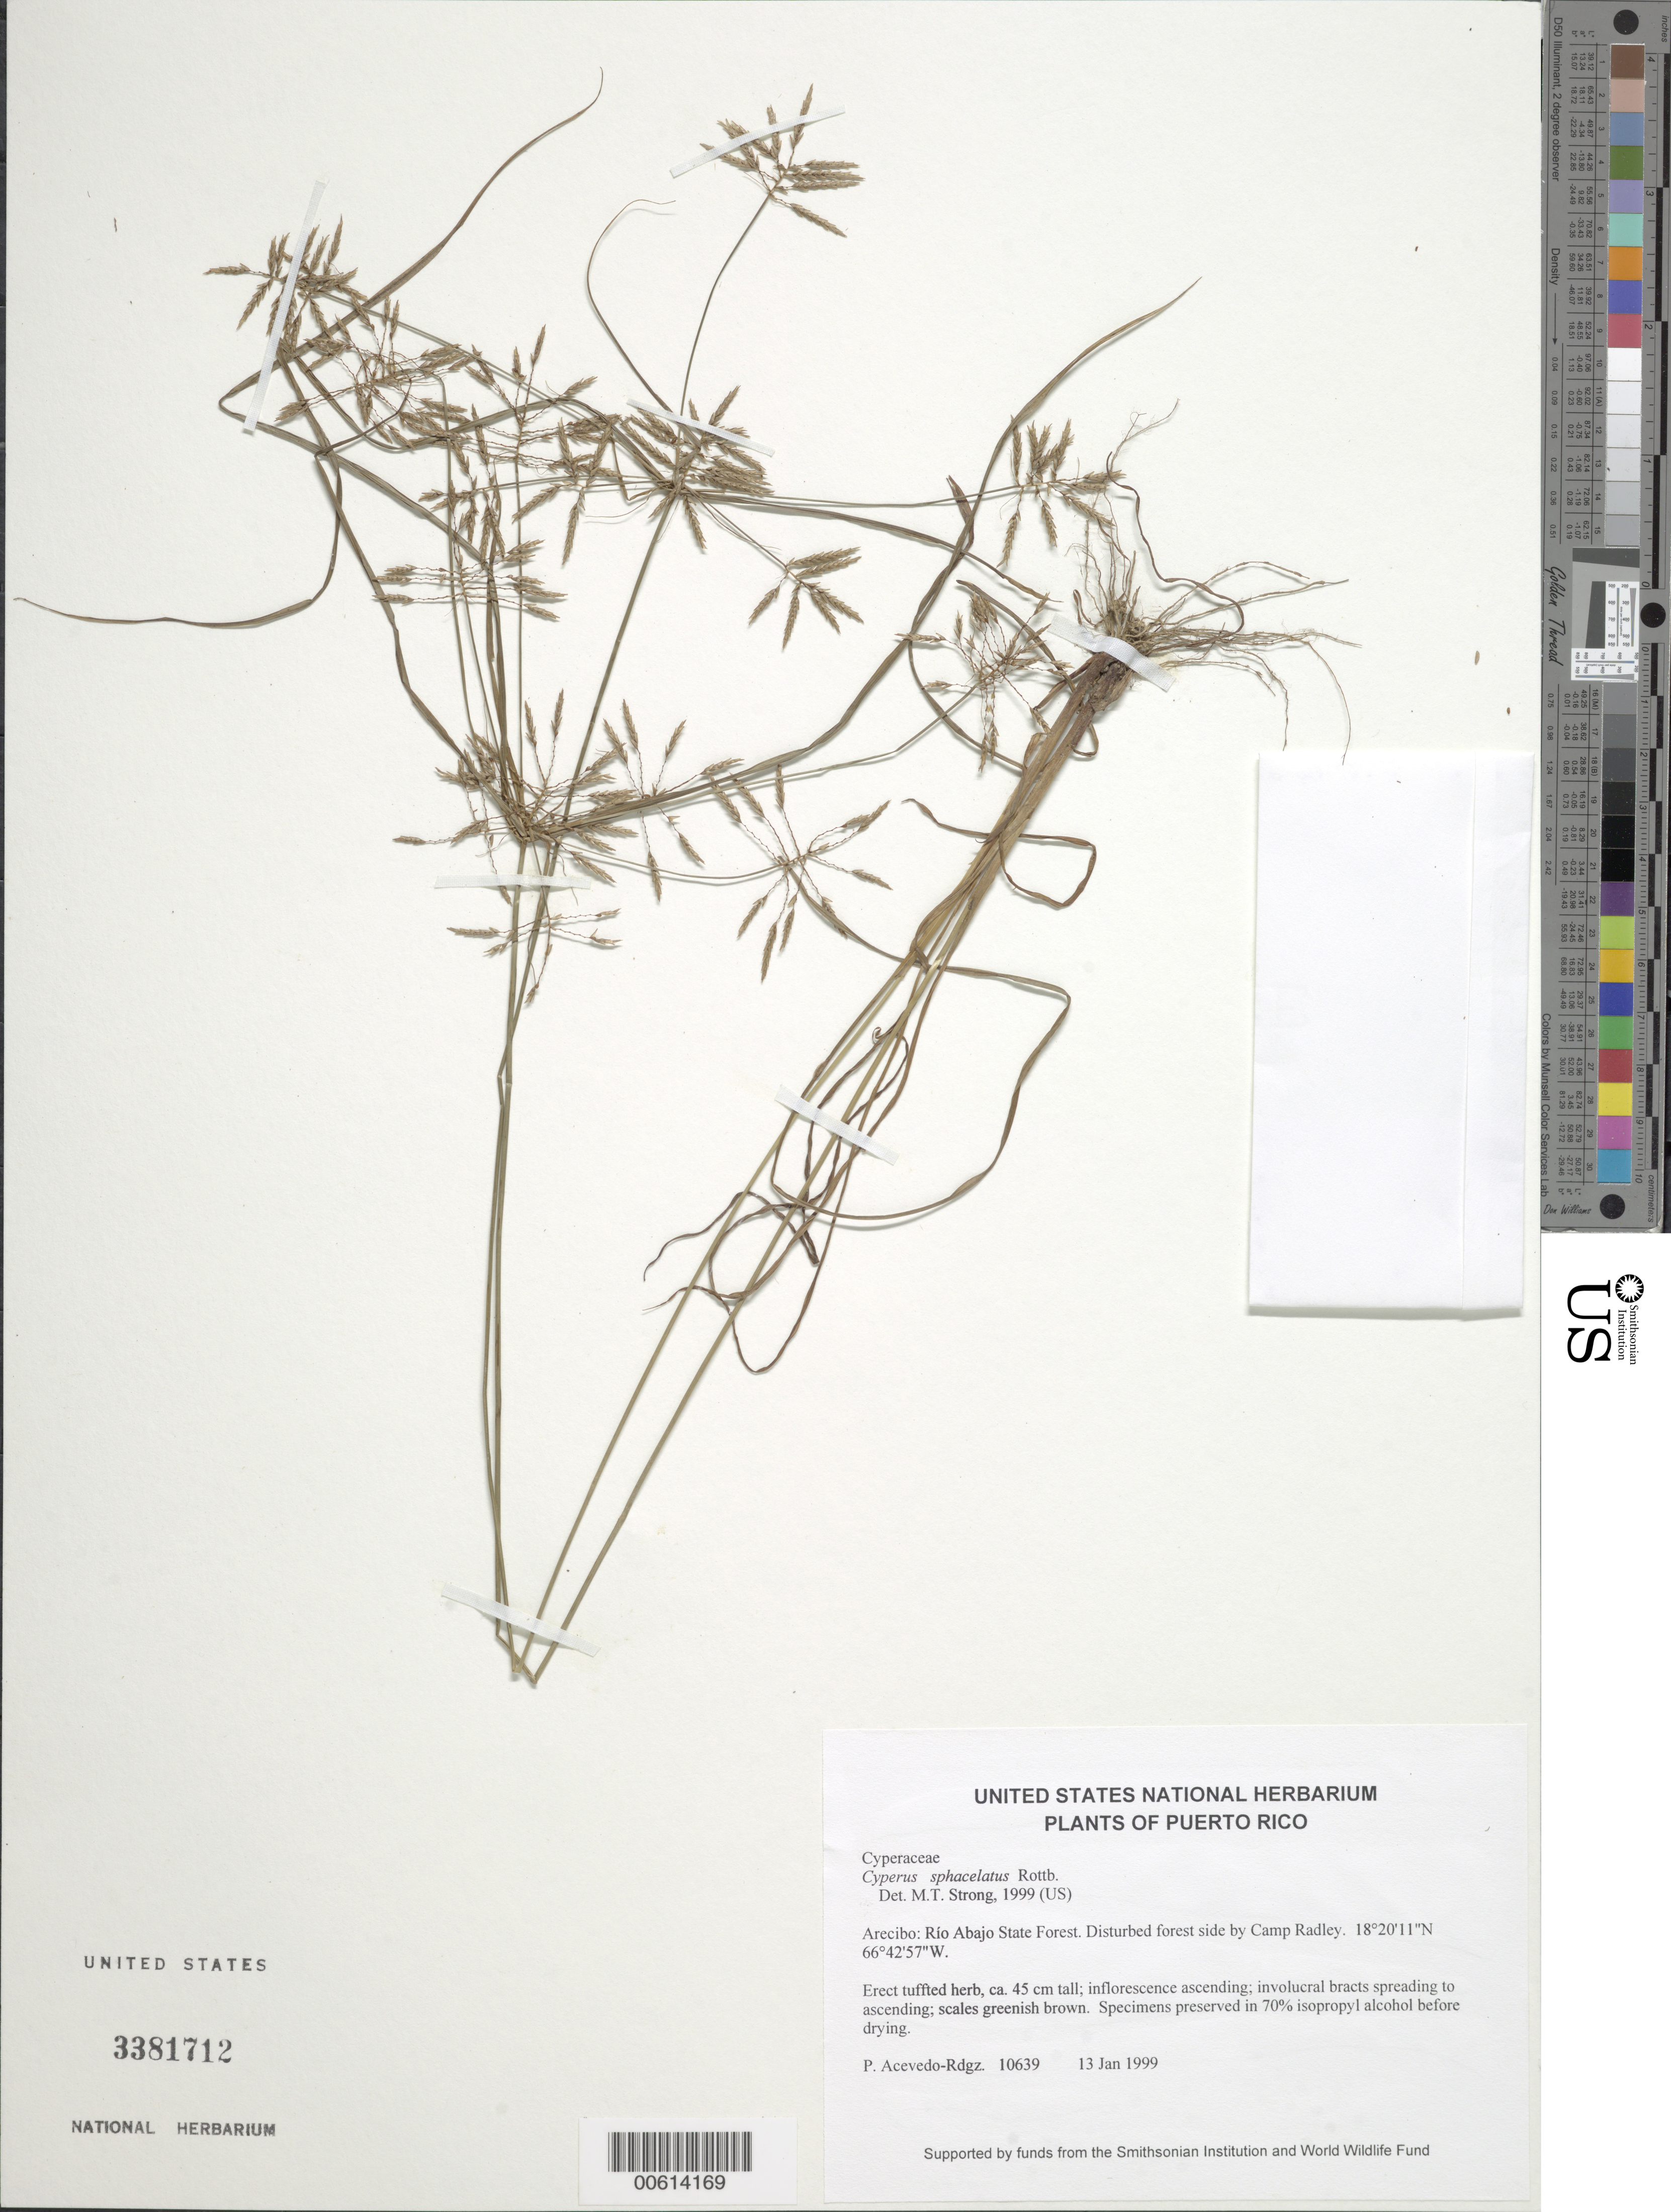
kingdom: Plantae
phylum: Tracheophyta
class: Liliopsida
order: Poales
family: Cyperaceae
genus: Cyperus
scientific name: Cyperus sphacelatus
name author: Rottb.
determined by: Strong, M. T., (US), Smithsonian Institution - National Museum of Natural History (UNITED STATES)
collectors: P. Acevedo-Rodr.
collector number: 10639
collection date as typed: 13 Jan 1999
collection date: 1999-01-13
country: Puerto Rico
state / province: Arecibo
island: Puerto Rico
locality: Arecibo; Río Abajo State Forest. Disturbed forest side by Camp Radley.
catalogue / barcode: US 3381712